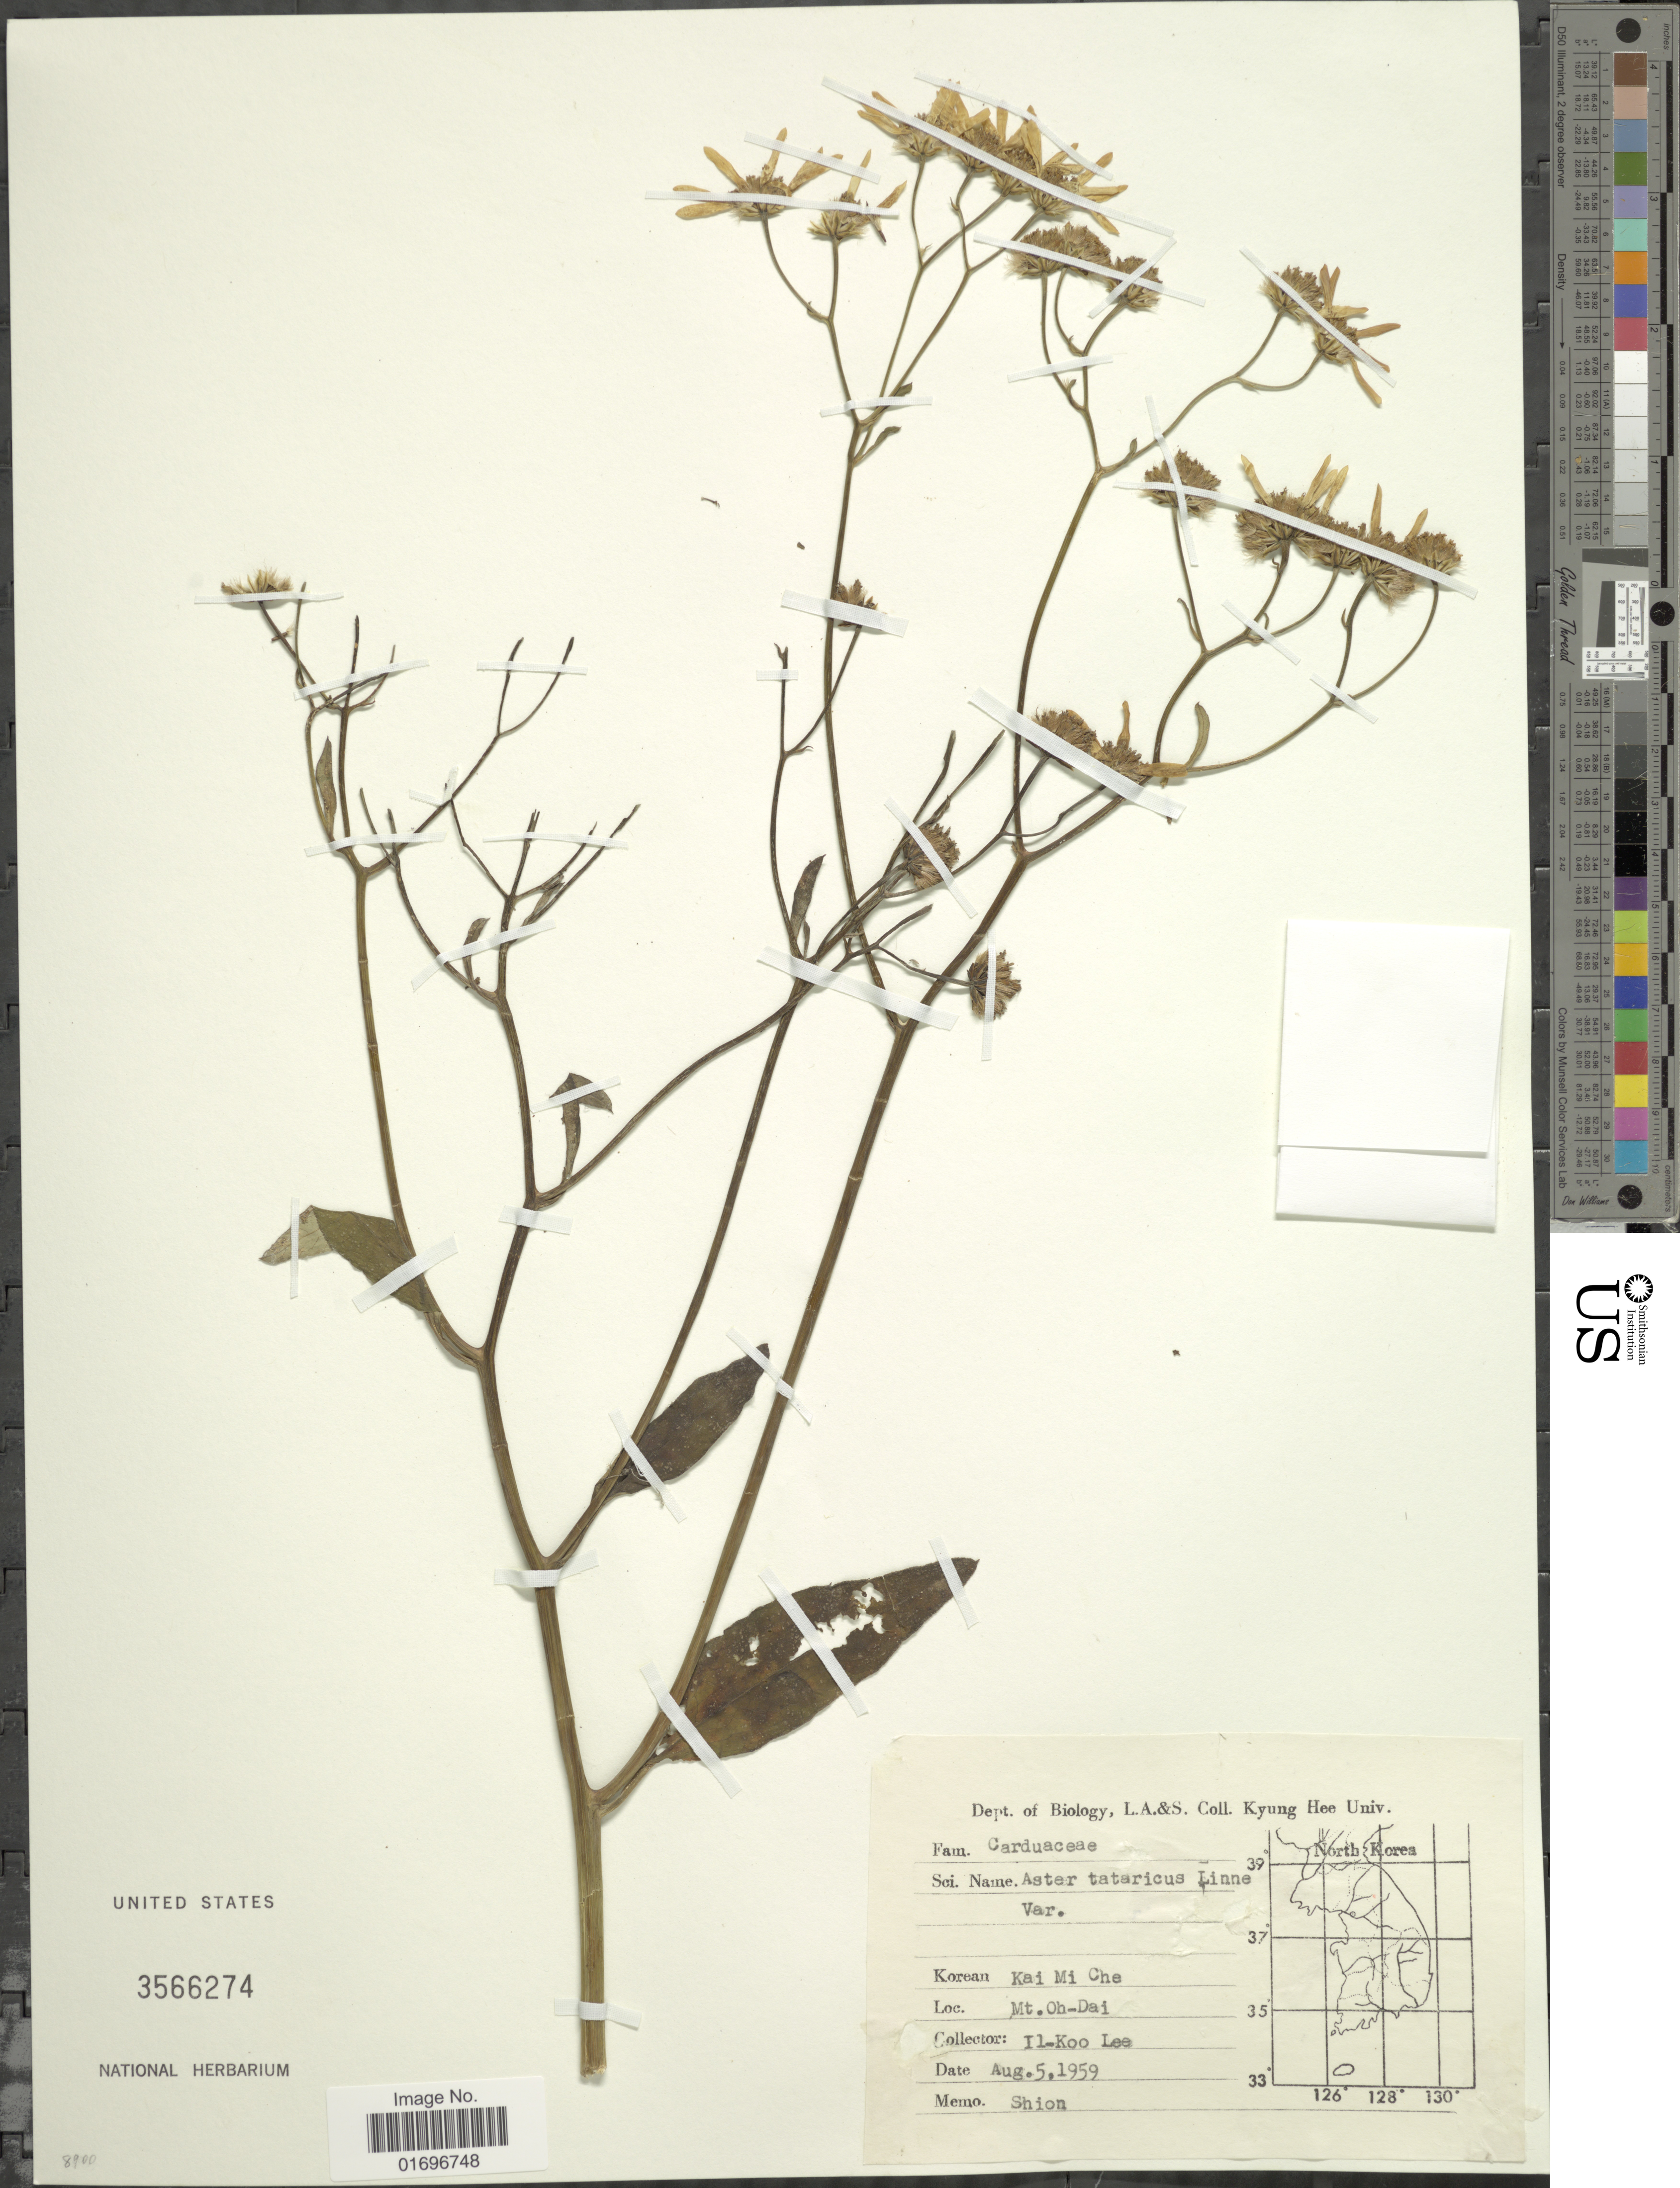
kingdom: Plantae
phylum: Tracheophyta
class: Magnoliopsida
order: Asterales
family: Asteraceae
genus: Aster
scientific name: Aster tataricus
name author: L. f.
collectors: I. Lee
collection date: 1959-08-05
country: Japan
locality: Koreau. Kai Mi Che. Mt. Oh-Dai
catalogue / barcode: US 3566274